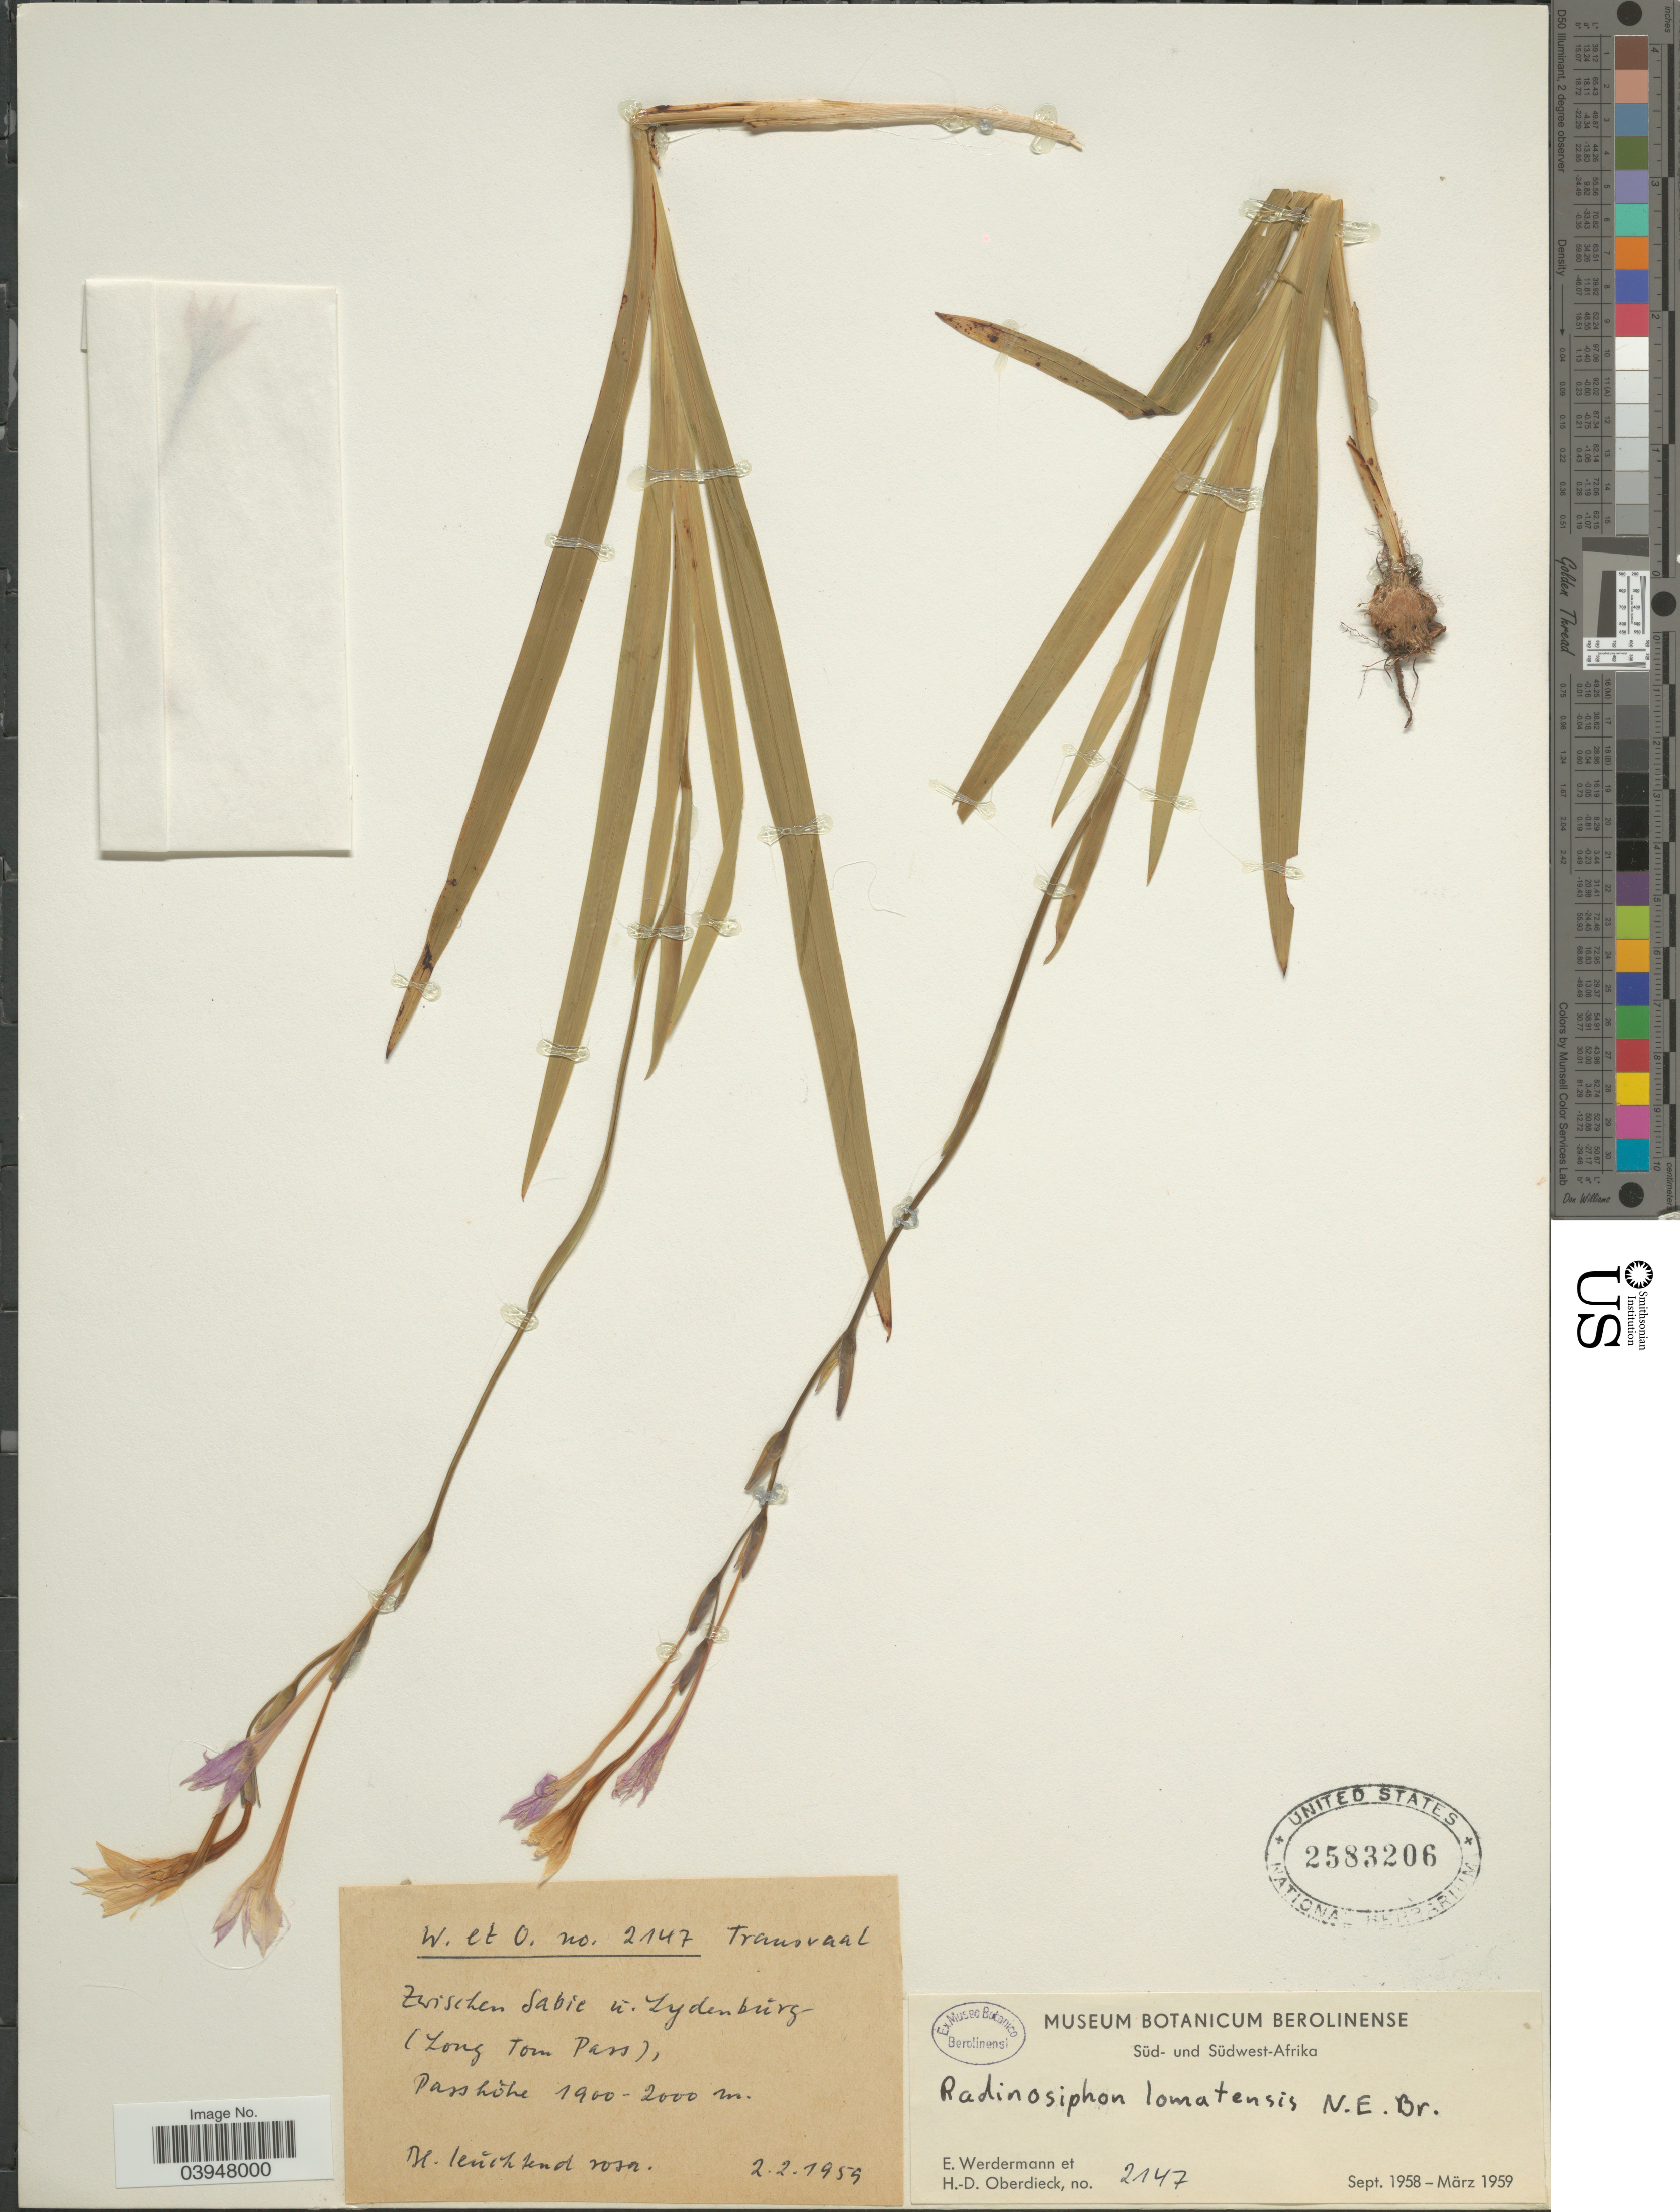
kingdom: Plantae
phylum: Tracheophyta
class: Liliopsida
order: Asparagales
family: Iridaceae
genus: Radinosiphon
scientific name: Radinosiphon leptostachya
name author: (Baker) N.E. Br.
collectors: E. Werdermann & H. Oberdieck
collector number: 2147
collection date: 1959-02-02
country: South Africa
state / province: Mpumalanga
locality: Transvaal. Zwischen Sabie ü. Lydenbürg. (Long Tom Pass).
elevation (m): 1900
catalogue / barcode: US 2583206